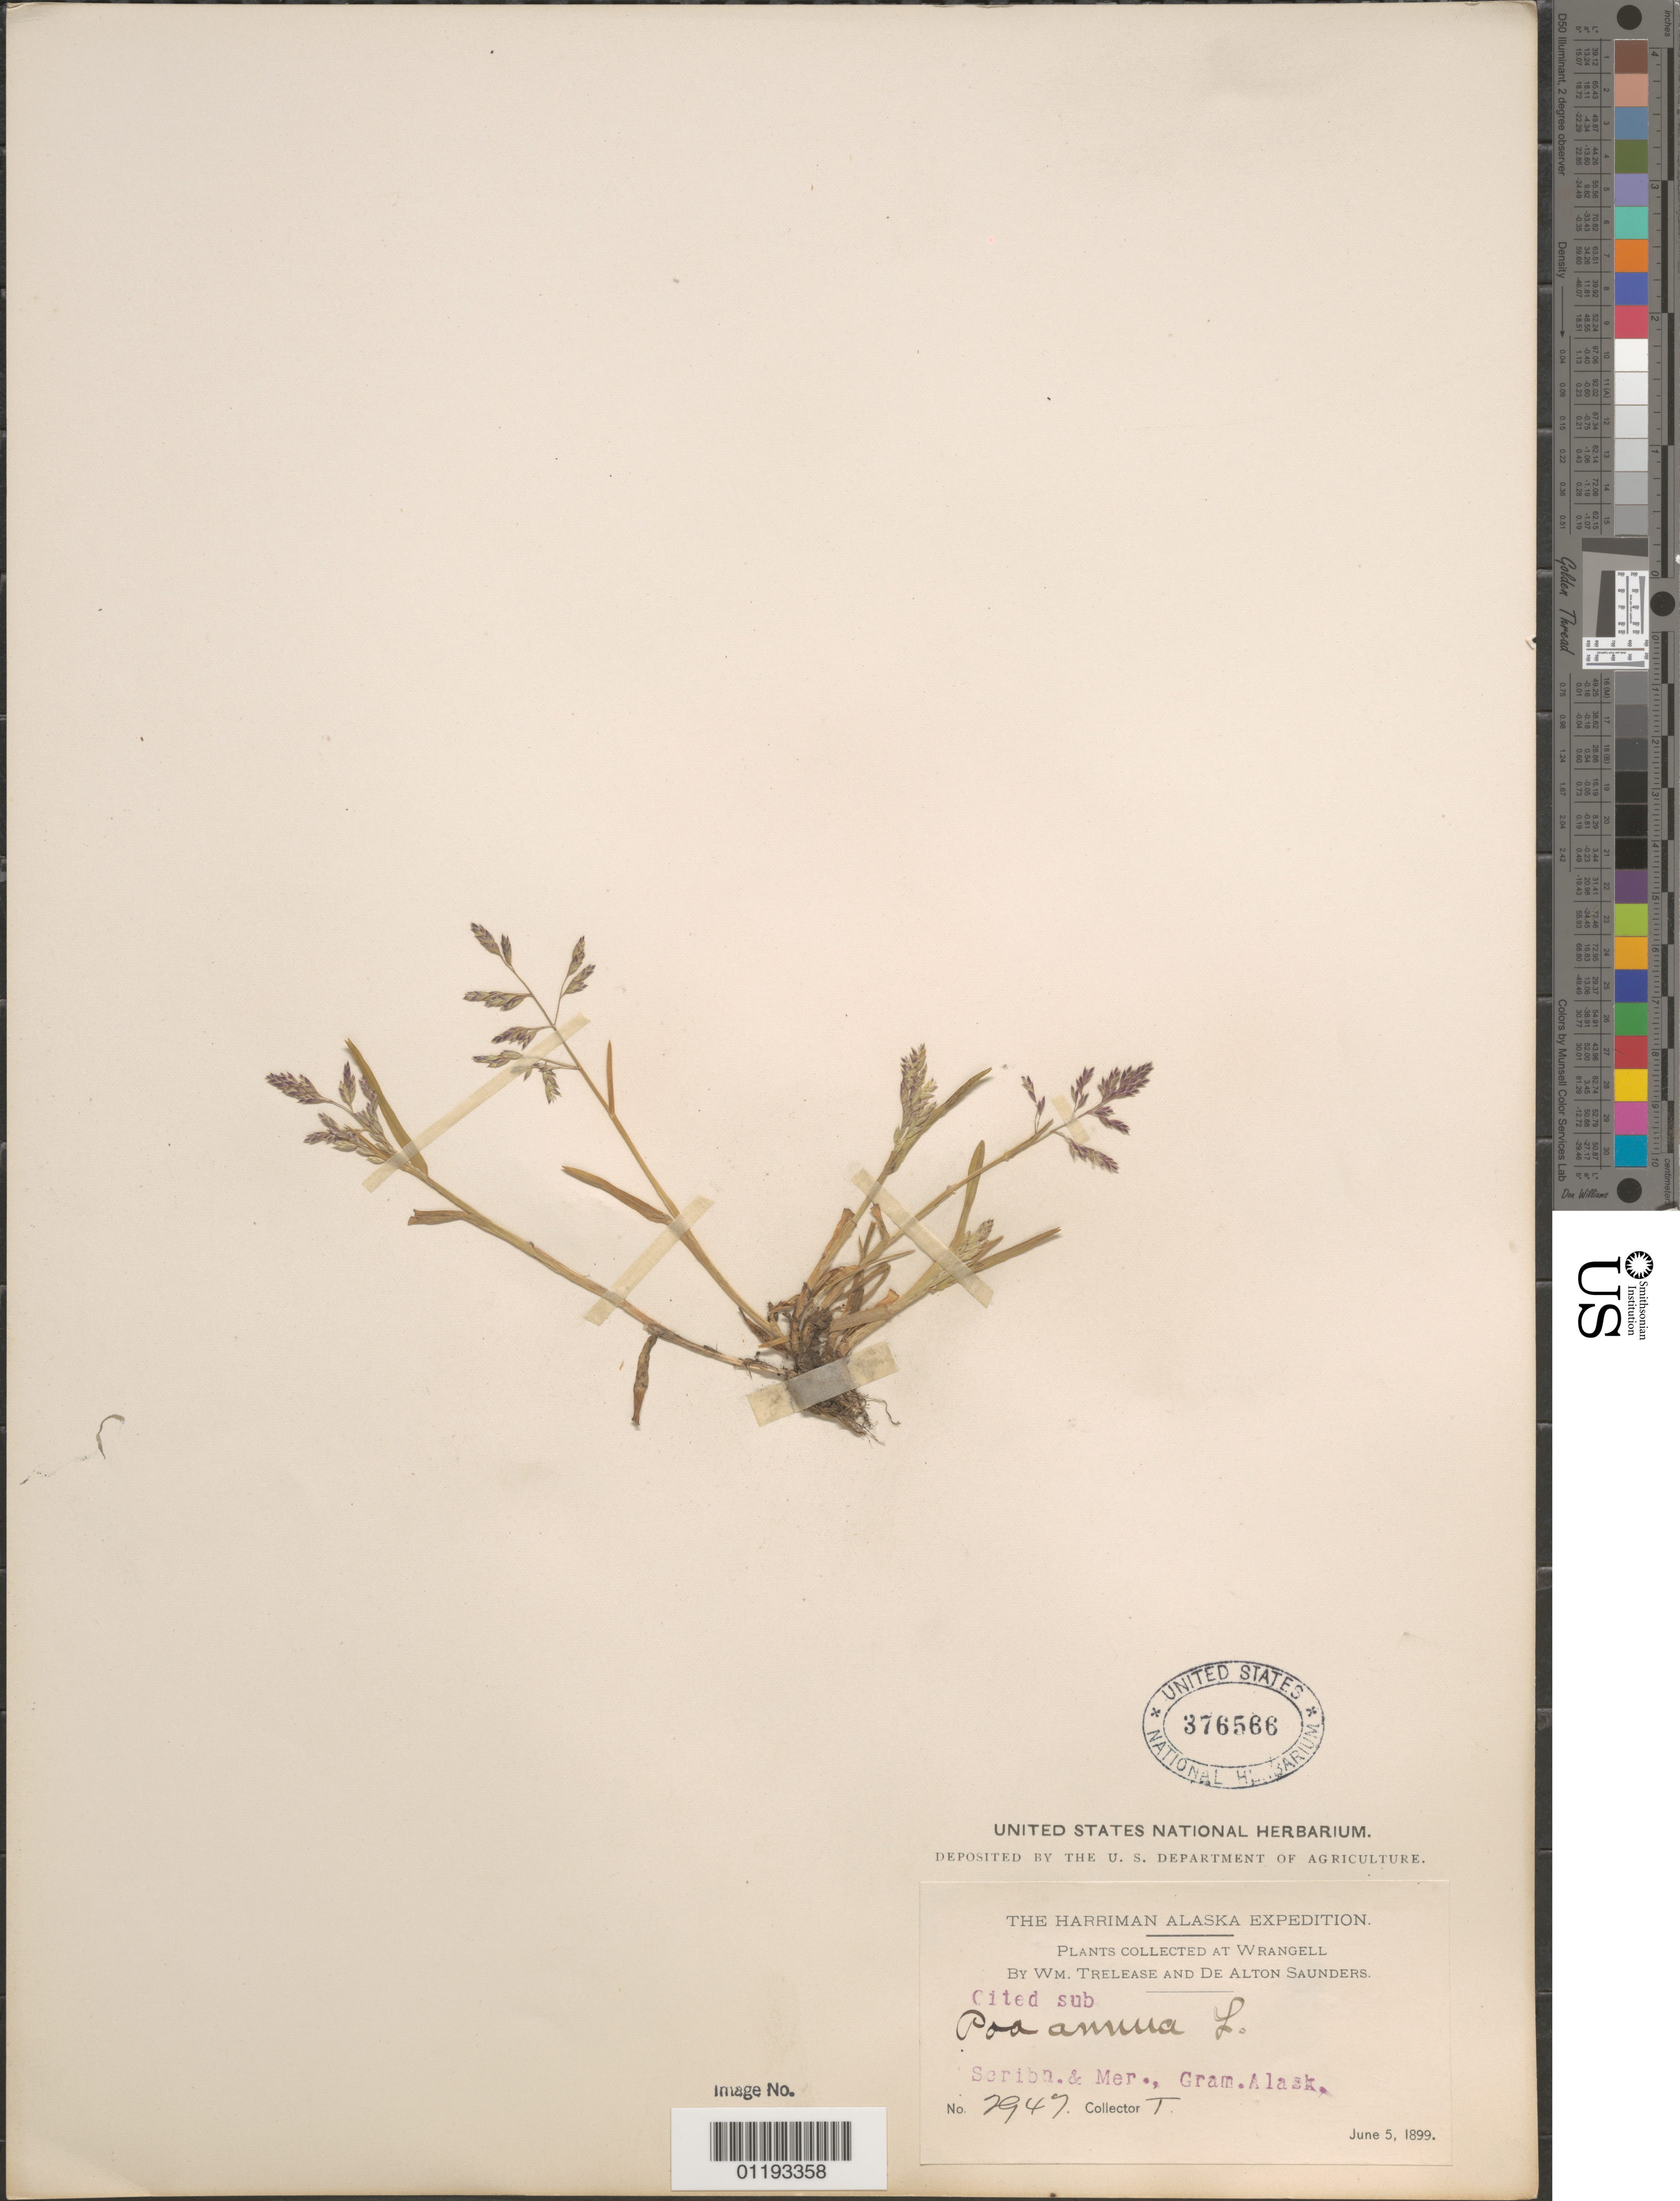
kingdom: Plantae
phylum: Tracheophyta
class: Liliopsida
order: Poales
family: Poaceae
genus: Poa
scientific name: Poa annua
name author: L.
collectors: W. Trelease & D. A. Saunders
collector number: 2947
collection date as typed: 05 Jun 1899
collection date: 1899-06-05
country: United States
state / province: Alaska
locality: Wrangell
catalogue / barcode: US 376566